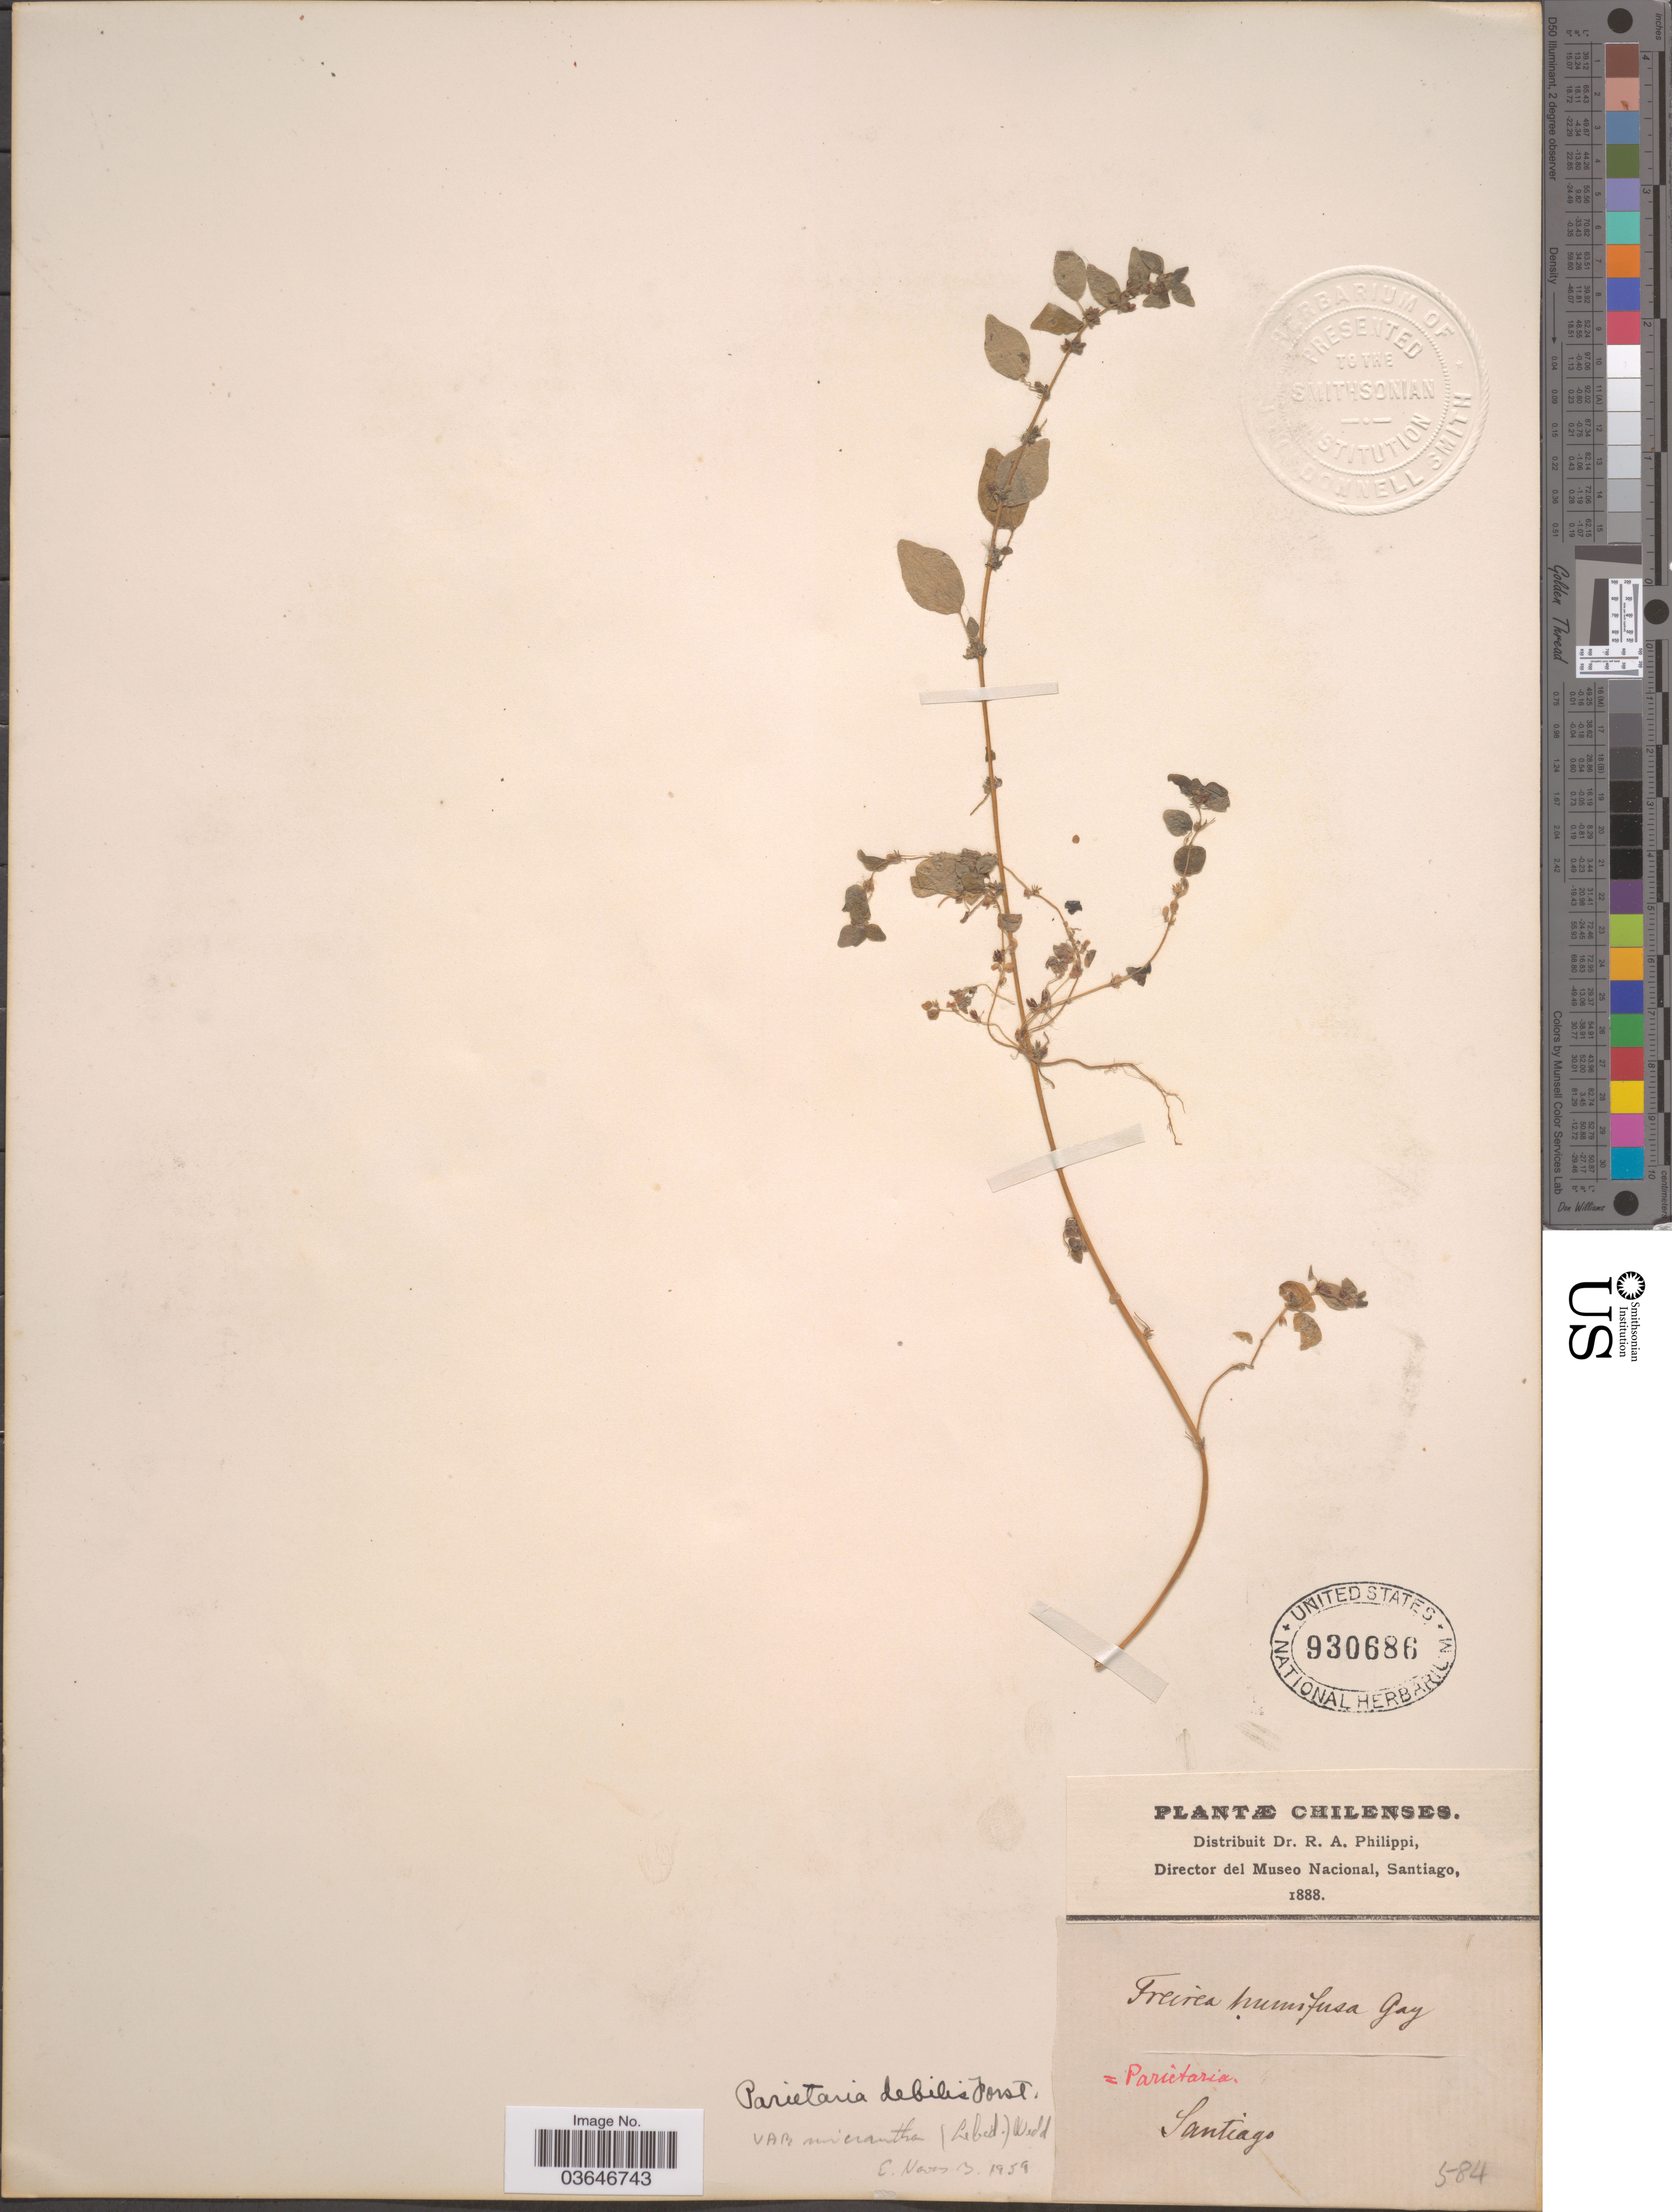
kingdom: Plantae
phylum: Tracheophyta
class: Magnoliopsida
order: Rosales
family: Urticaceae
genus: Parietaria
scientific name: Parietaria debilis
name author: G. Forst.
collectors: ex. herb. R.A. Philippi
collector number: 584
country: Chile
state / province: Región Metropolitana (RM)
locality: Santiago.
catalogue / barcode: US 930686